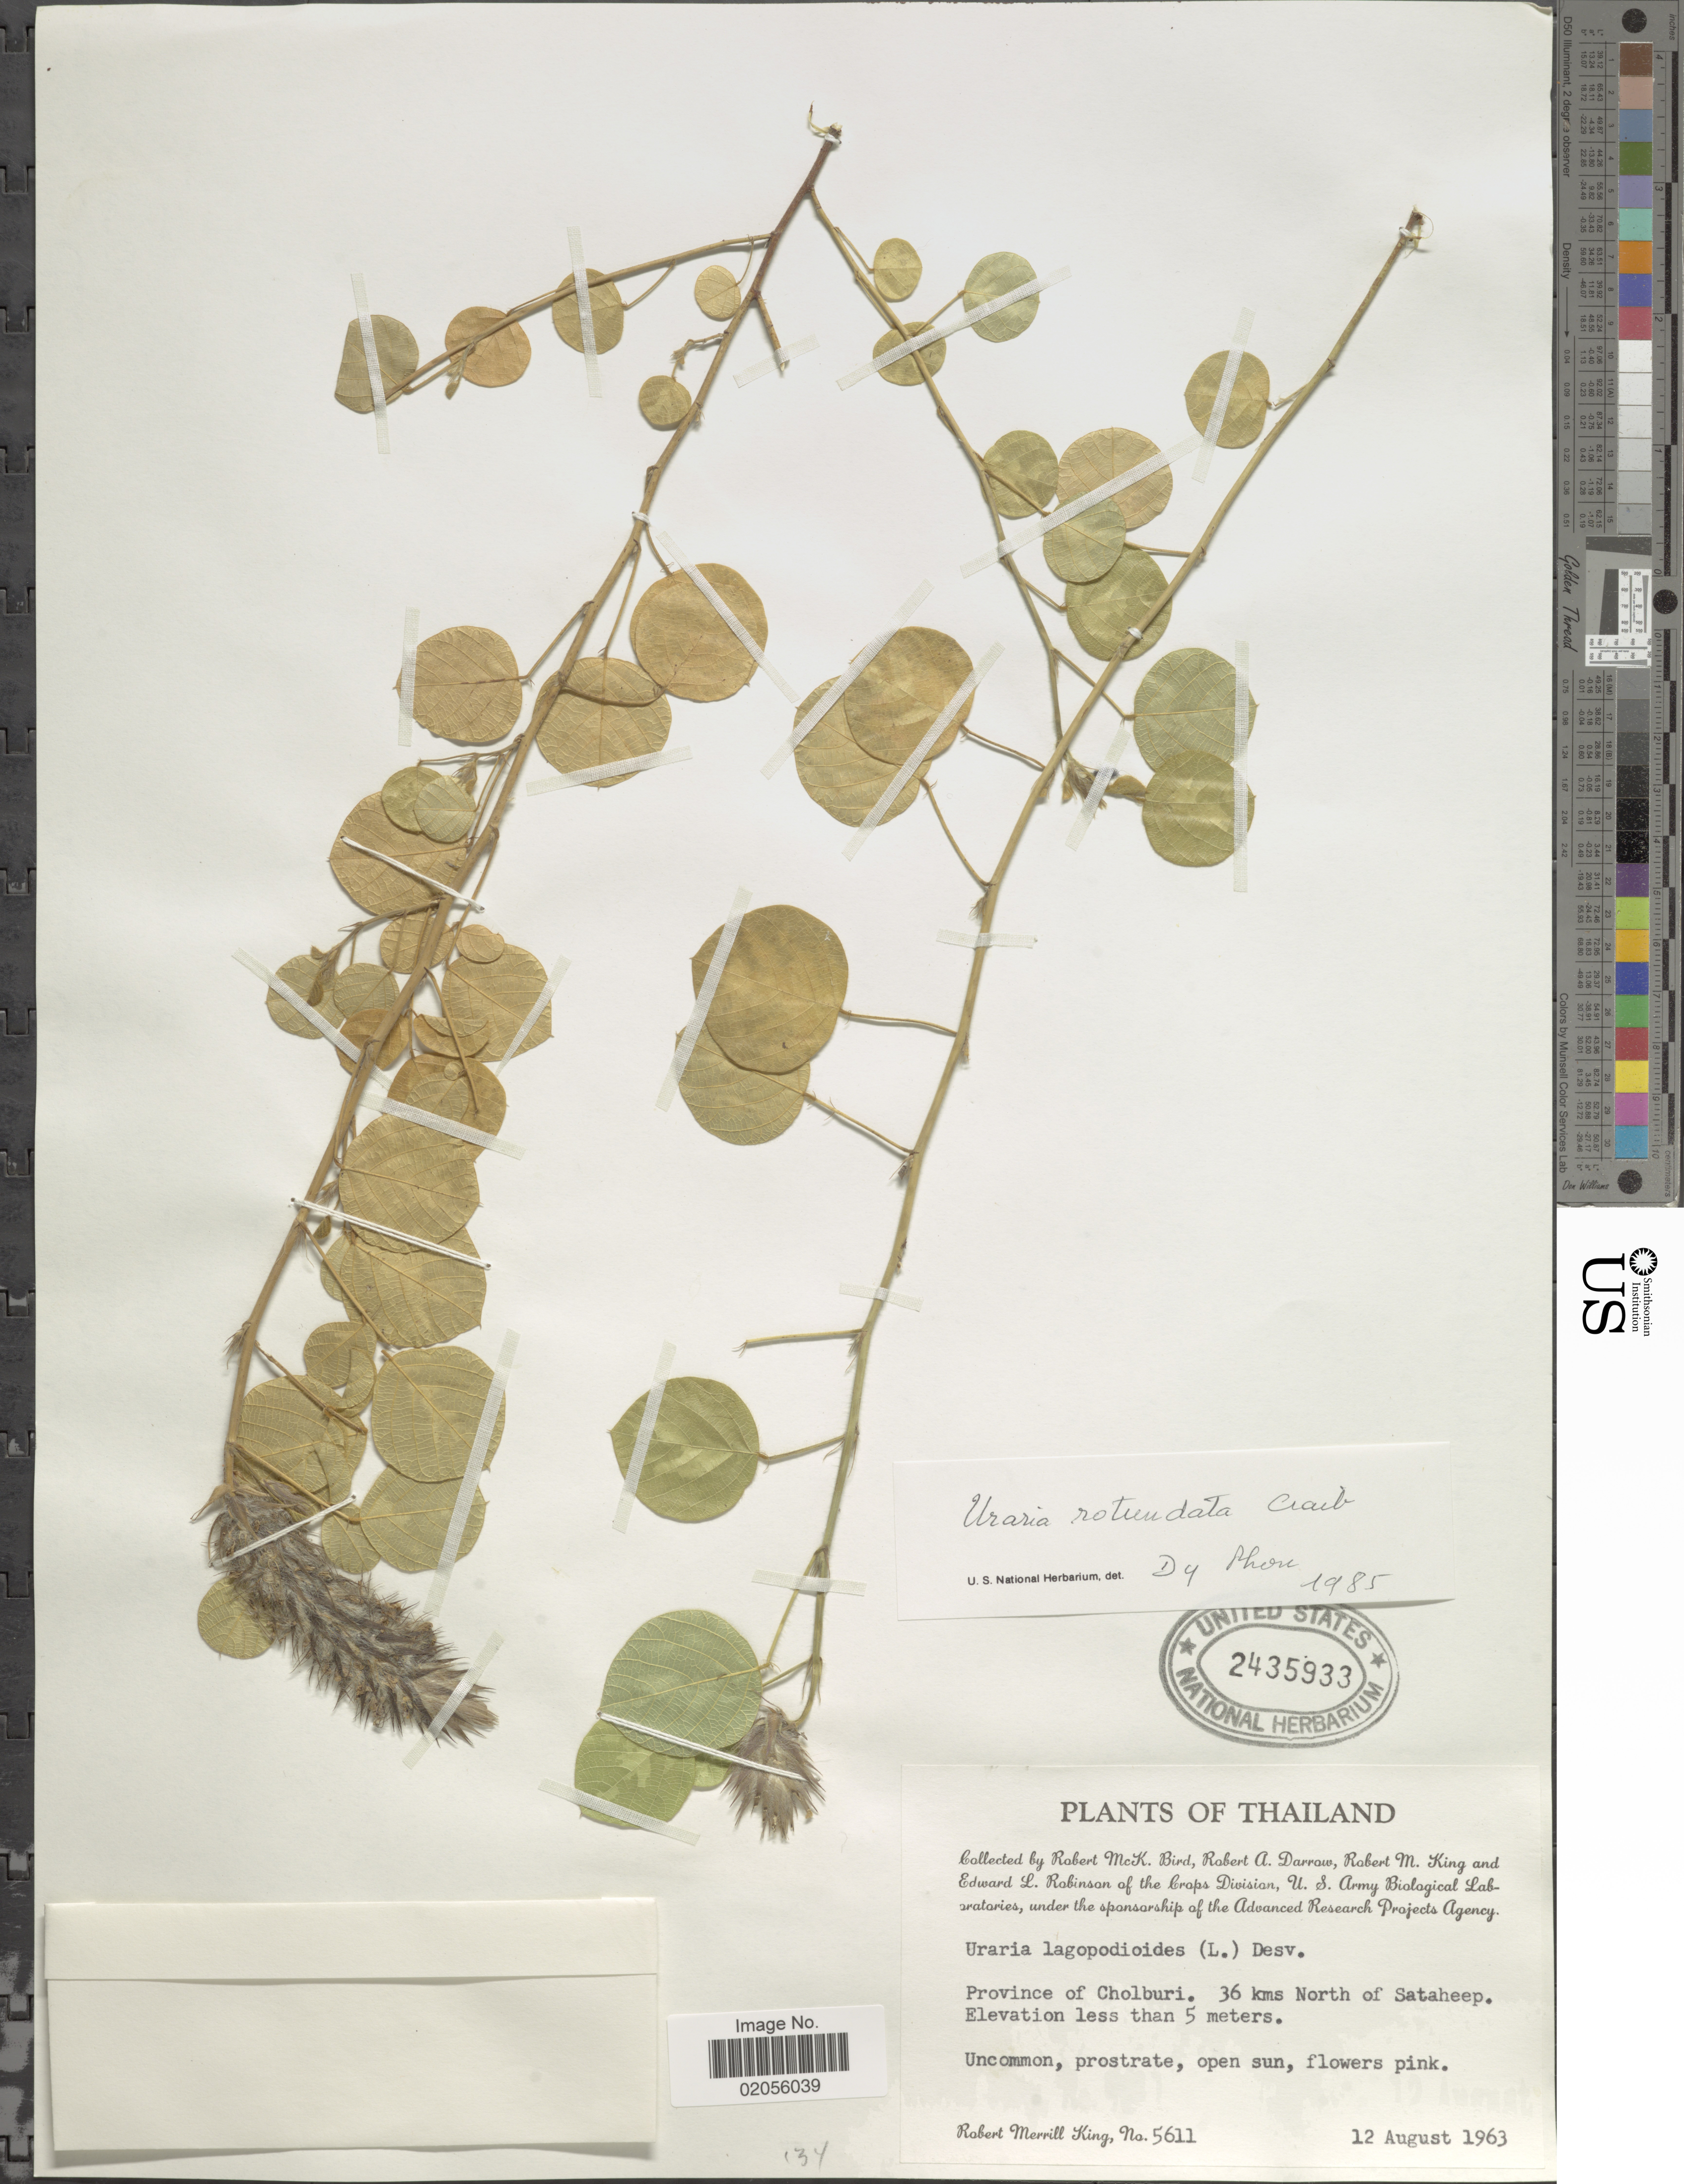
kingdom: Plantae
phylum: Tracheophyta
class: Magnoliopsida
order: Fabales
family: Fabaceae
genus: Uraria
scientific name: Uraria rotundata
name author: Craib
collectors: R. M. Bird, R. A. Darrow, R. M. King & E. L. Robinson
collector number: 5611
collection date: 1963-08-12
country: Thailand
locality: Province of Cholburi. 36 kms. North of Sataheep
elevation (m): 5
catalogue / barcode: US 2435933